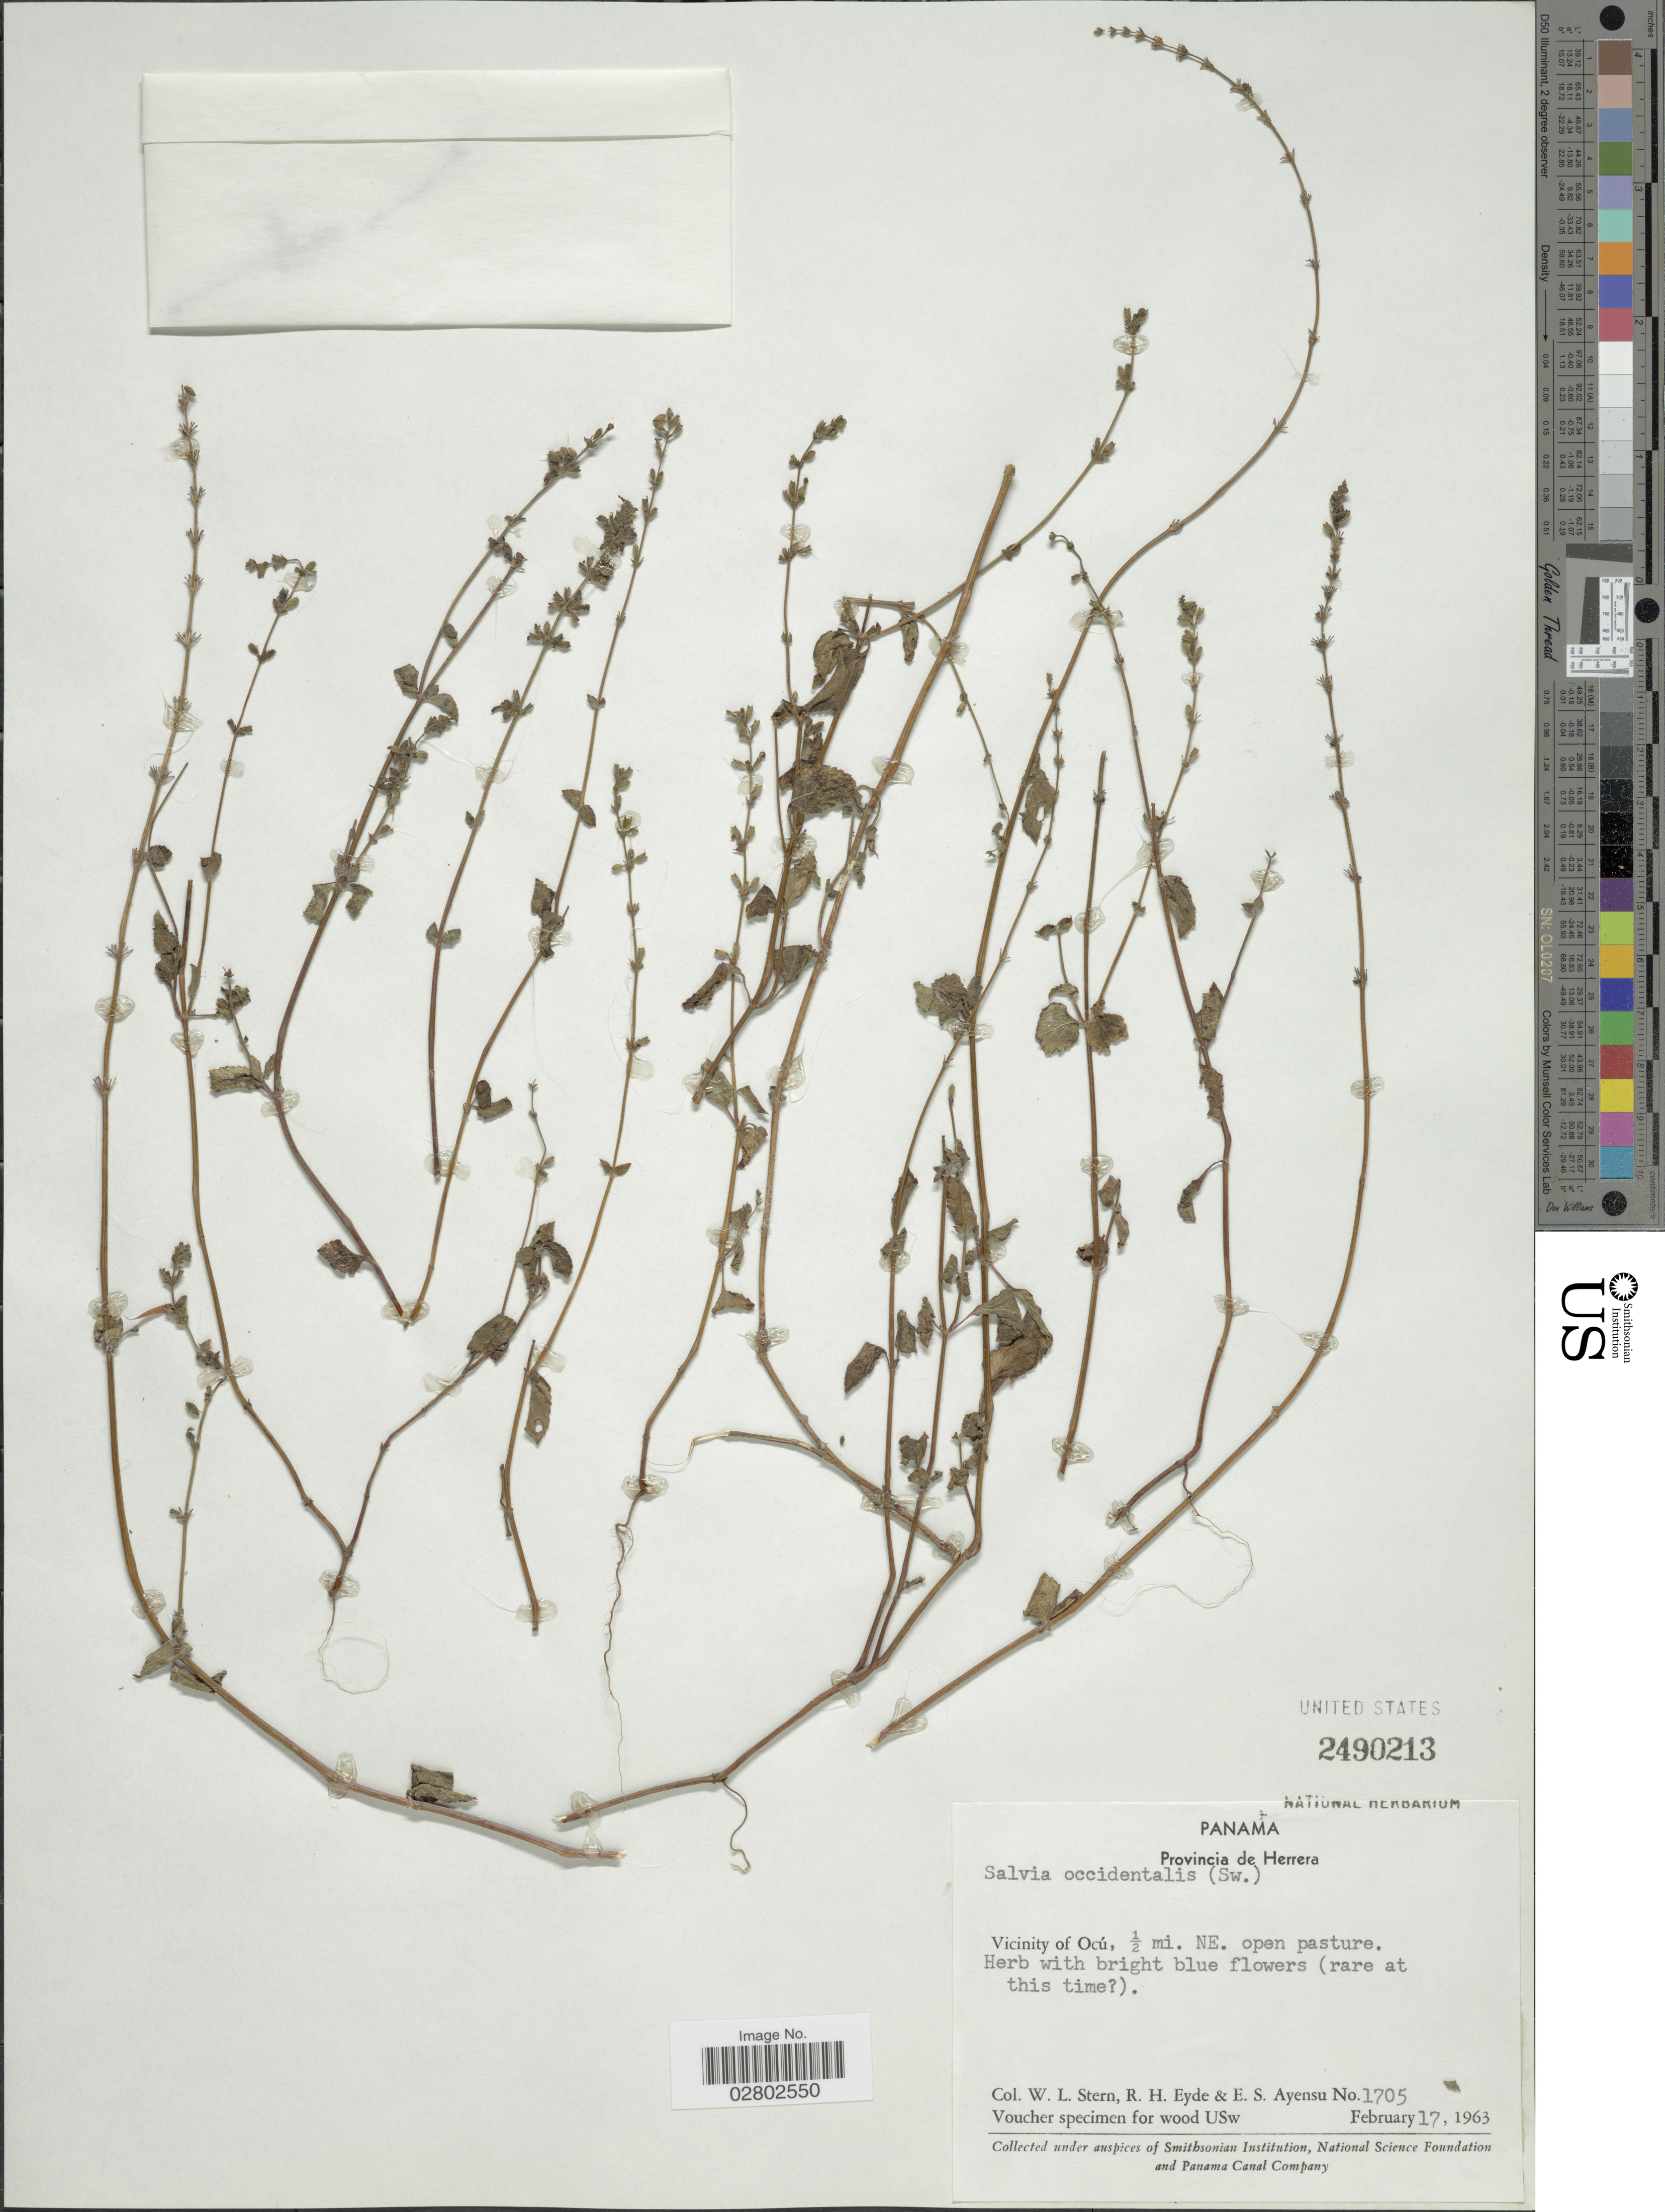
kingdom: Plantae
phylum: Tracheophyta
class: Magnoliopsida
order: Lamiales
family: Lamiaceae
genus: Salvia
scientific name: Salvia occidentalis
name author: Sw.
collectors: W. L. Stern, R. H. Eyde & E. S. Ayensu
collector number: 1705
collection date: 1963-02-17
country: Panama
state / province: Herrera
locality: Provincia de Herrera. Vicinity of Ocú, ½ mi. NE. open pasture.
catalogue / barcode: US 2490213